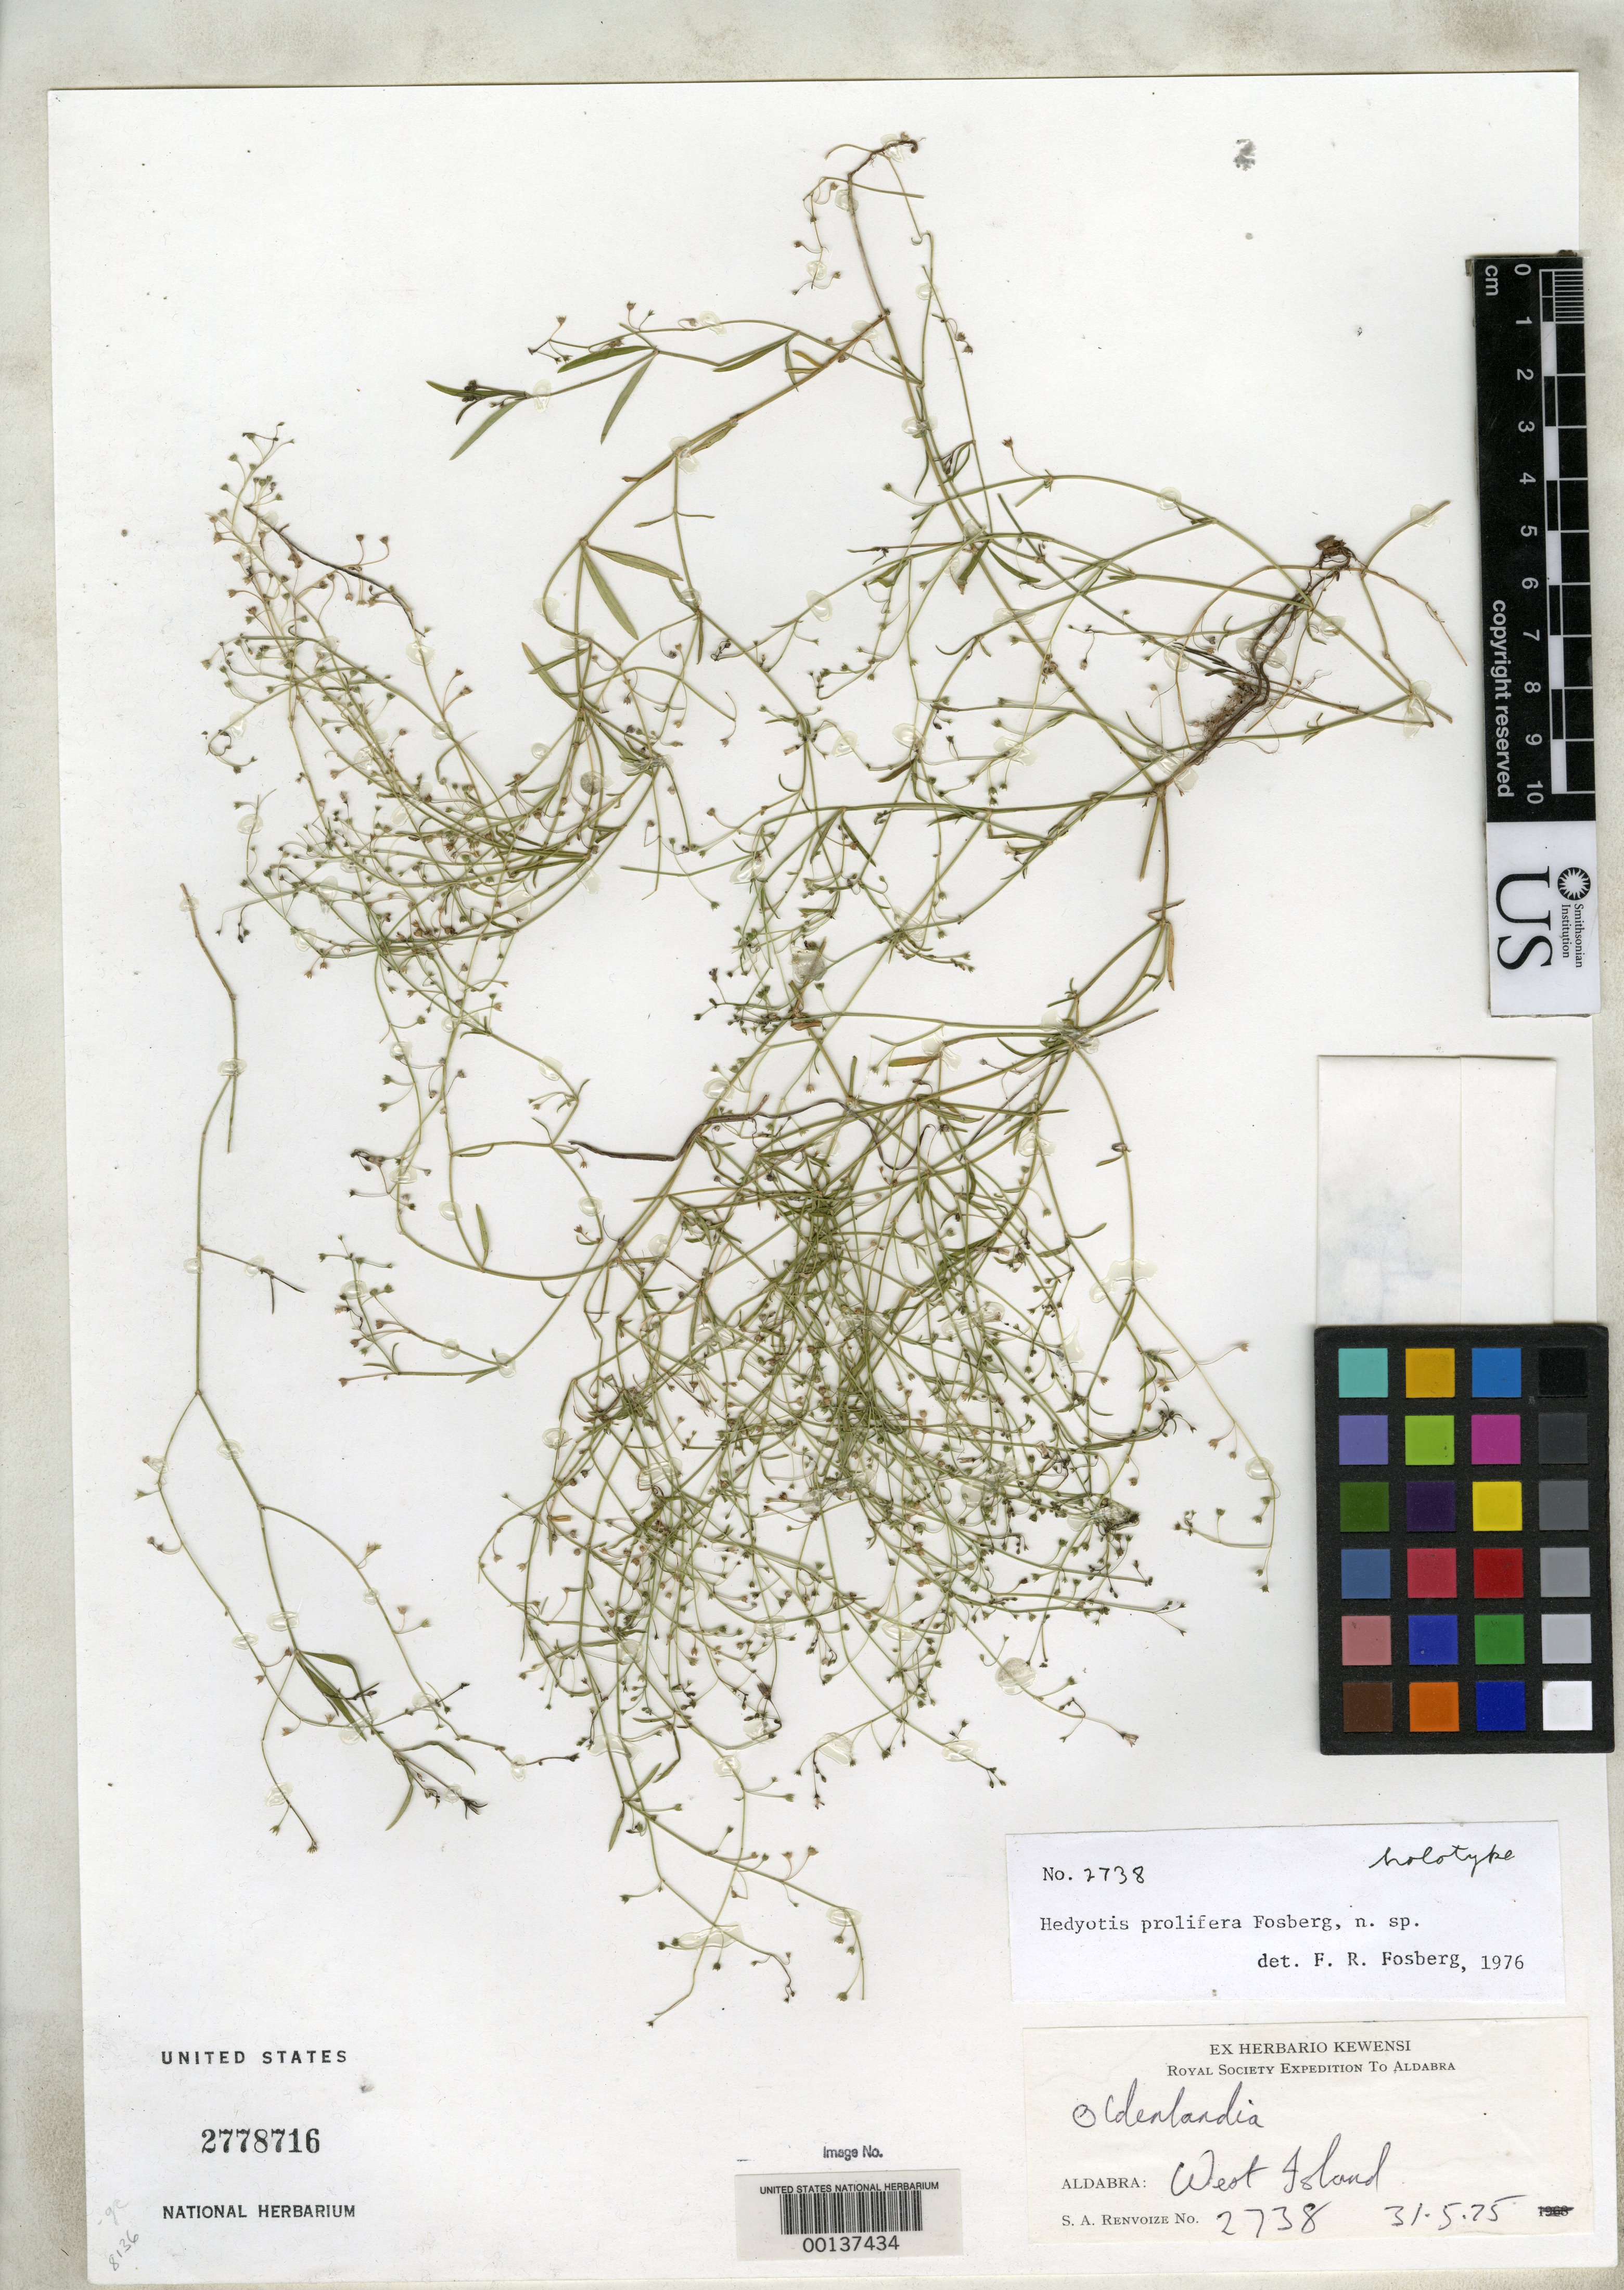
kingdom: Plantae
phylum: Tracheophyta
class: Magnoliopsida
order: Gentianales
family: Rubiaceae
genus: Hedyotis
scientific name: Hedyotis prolifera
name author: Fosberg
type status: Holotype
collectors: S. A. Renvoize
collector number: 2738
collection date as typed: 31 May 1975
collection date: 1975-05-31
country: Seychelles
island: Aldabra Atoll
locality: West Islet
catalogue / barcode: US 2778716